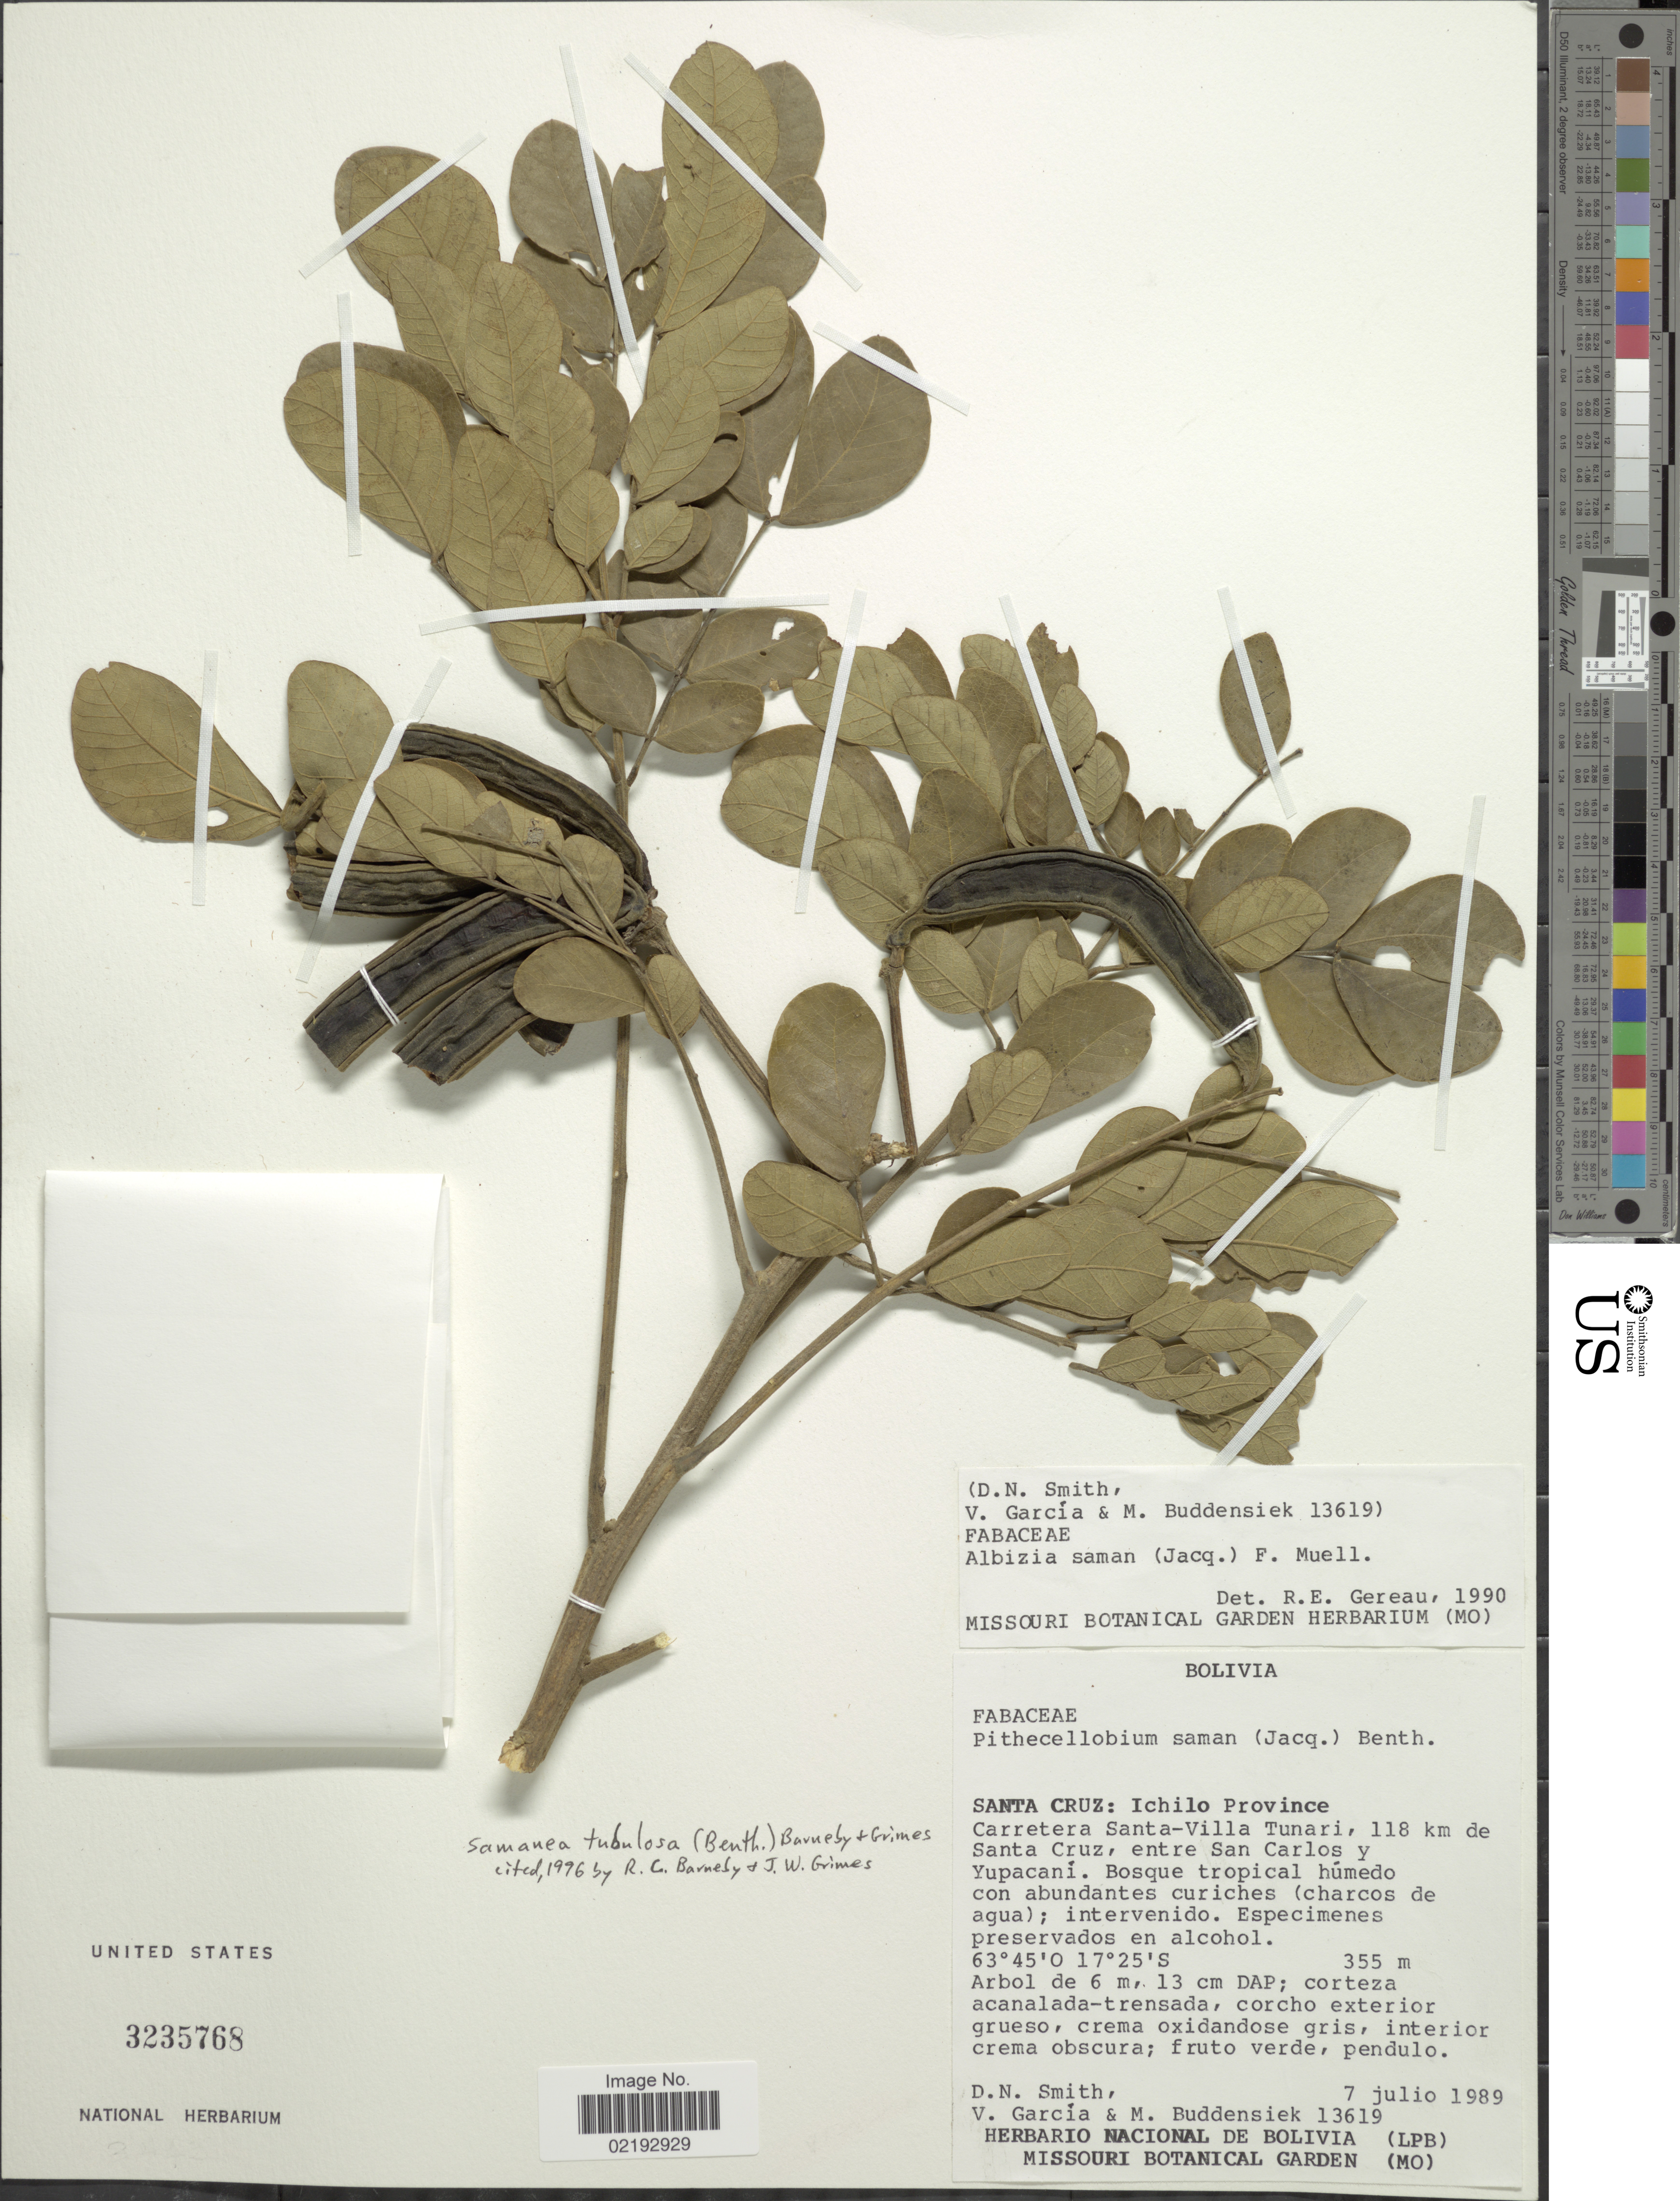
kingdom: Plantae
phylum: Tracheophyta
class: Magnoliopsida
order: Fabales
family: Fabaceae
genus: Samanea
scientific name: Samanea tubulosa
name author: (Benth.) Barneby & J.W. Grimes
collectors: D. Smith, V. Garcia & M. Buddensiek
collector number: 13619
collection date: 1989-07-07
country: Bolivia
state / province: Santa Cruz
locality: Ichilo Province, Carretera Santa-Villa Tunari, 118 km de Santa Cruz, entre San Carlos y Yupacani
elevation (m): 355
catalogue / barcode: US 3235768